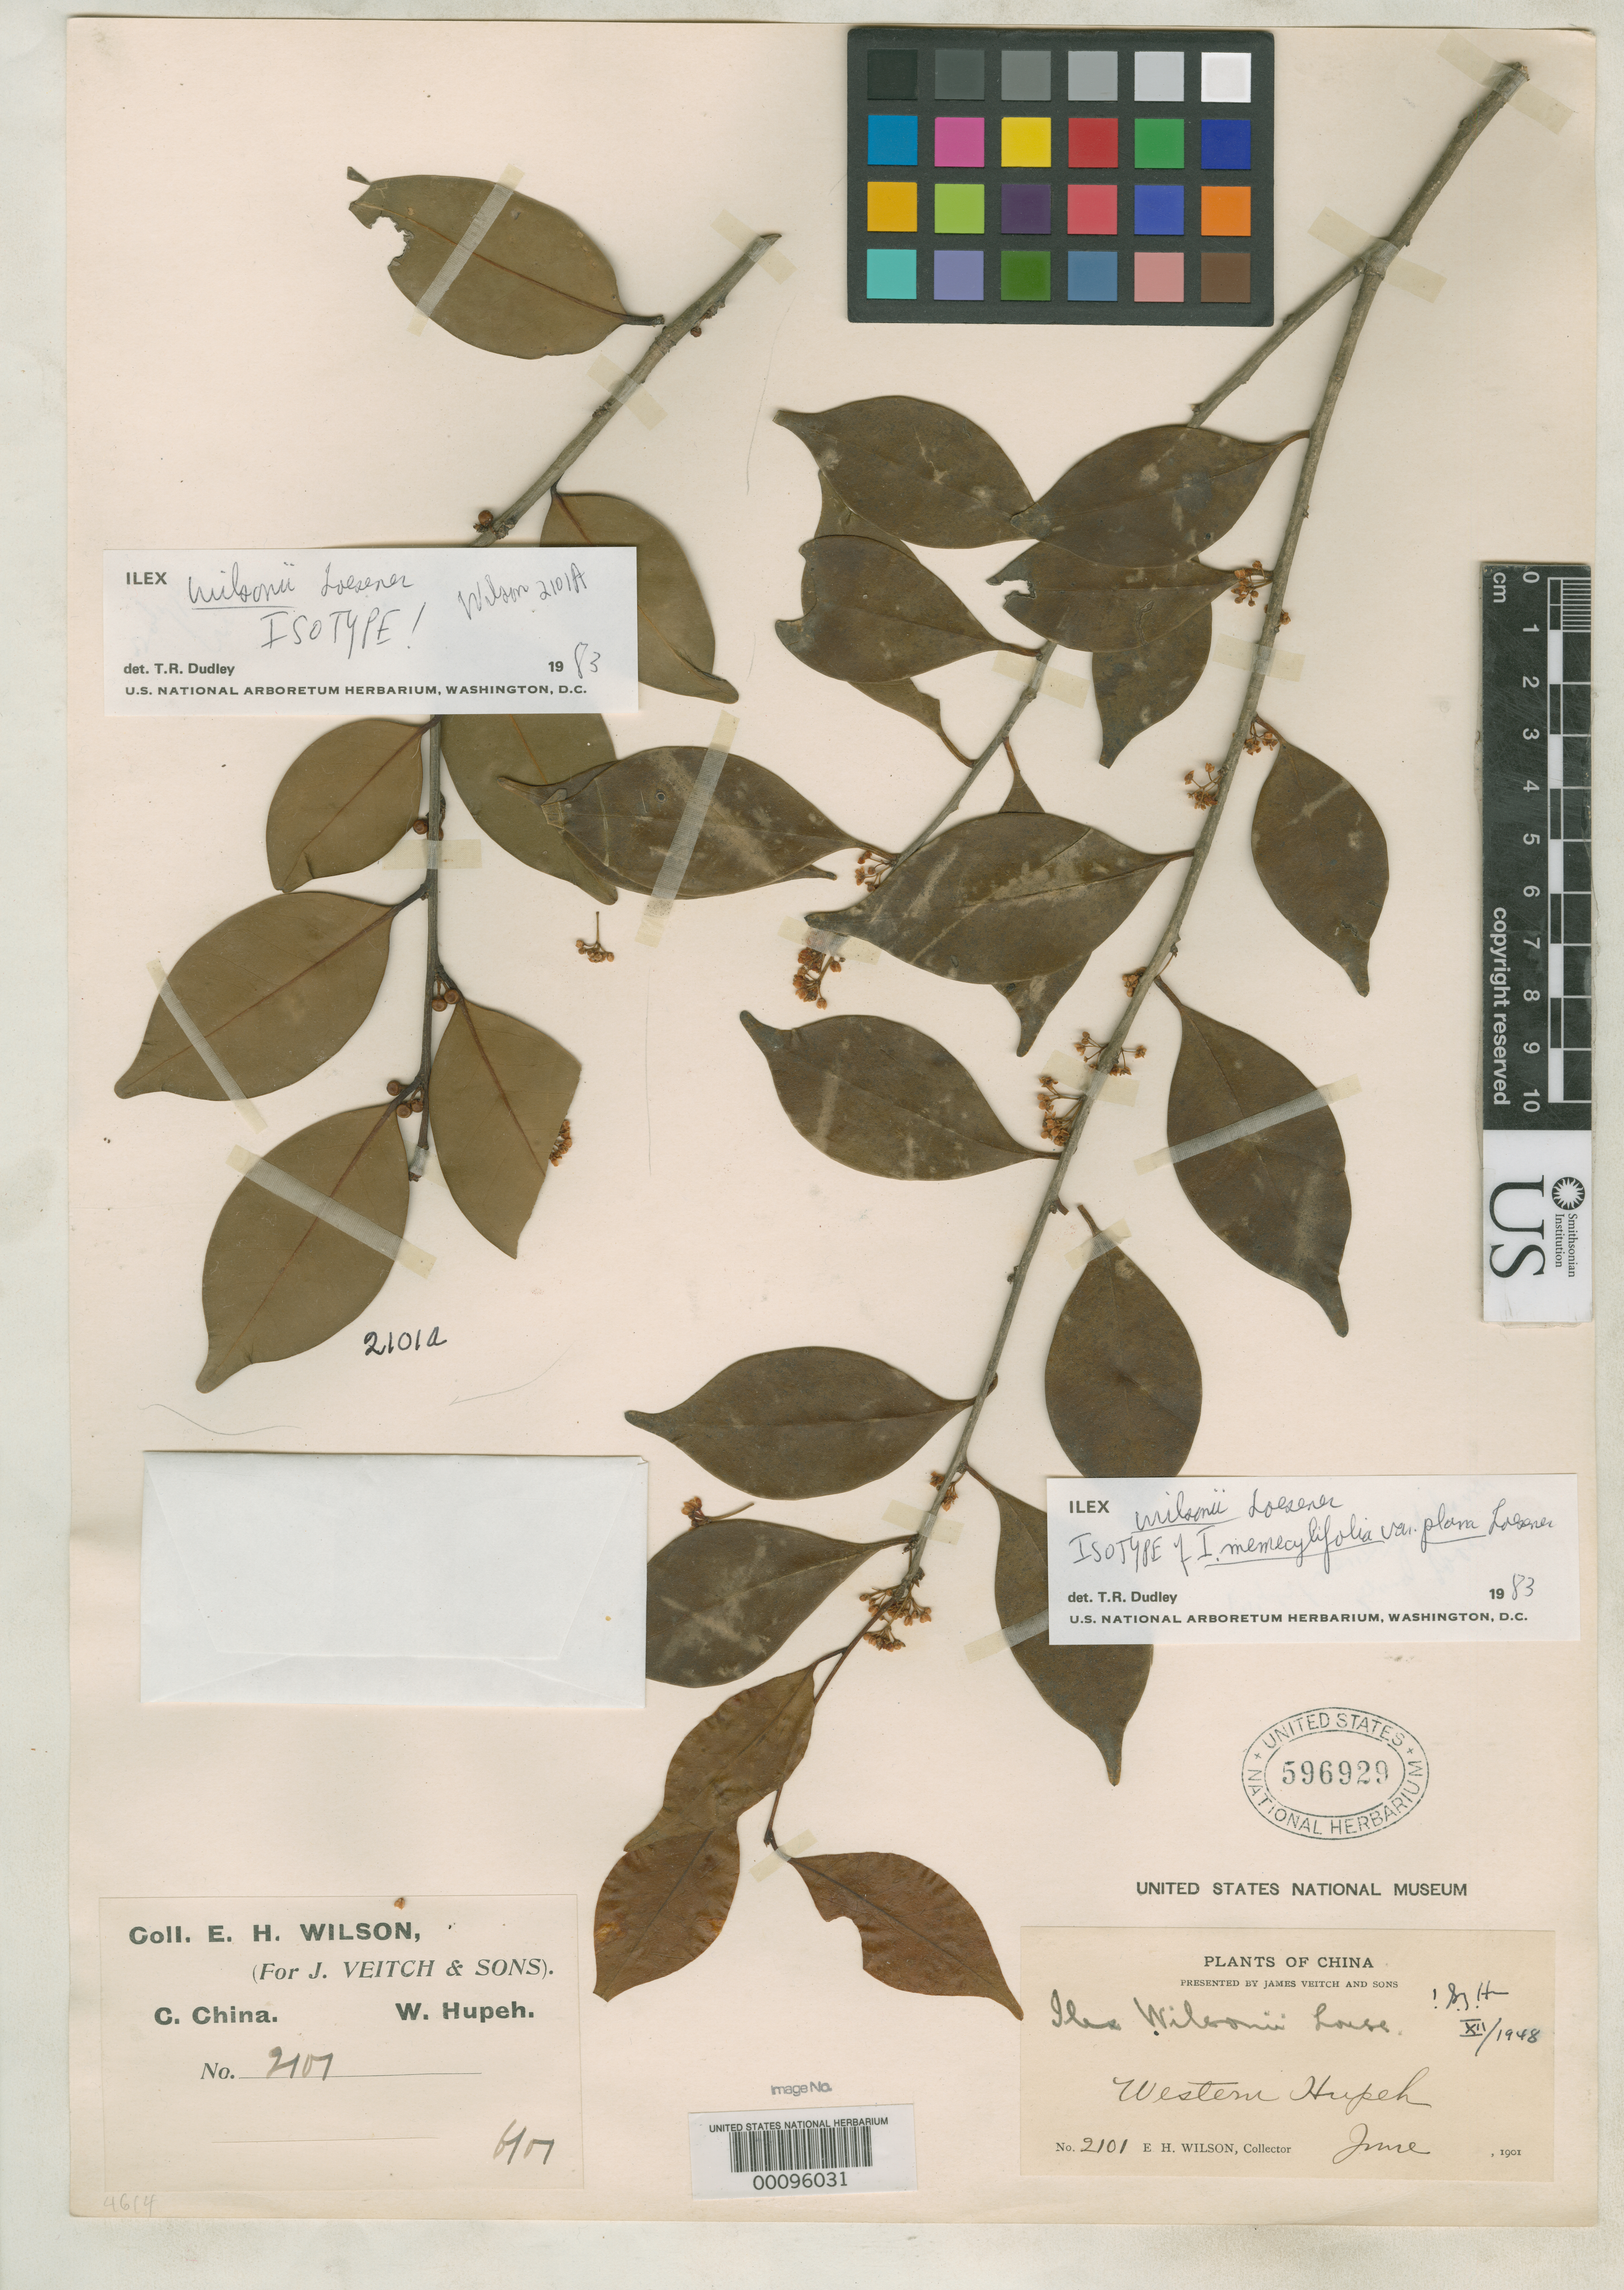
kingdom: Plantae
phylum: Tracheophyta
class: Magnoliopsida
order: Aquifoliales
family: Aquifoliaceae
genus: Ilex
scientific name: Ilex memecylifolia var. plana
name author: Loes.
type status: Isotype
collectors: E. H. Wilson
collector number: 2101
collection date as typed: Jun 1901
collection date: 1901-06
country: China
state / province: Hubei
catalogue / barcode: US 596929